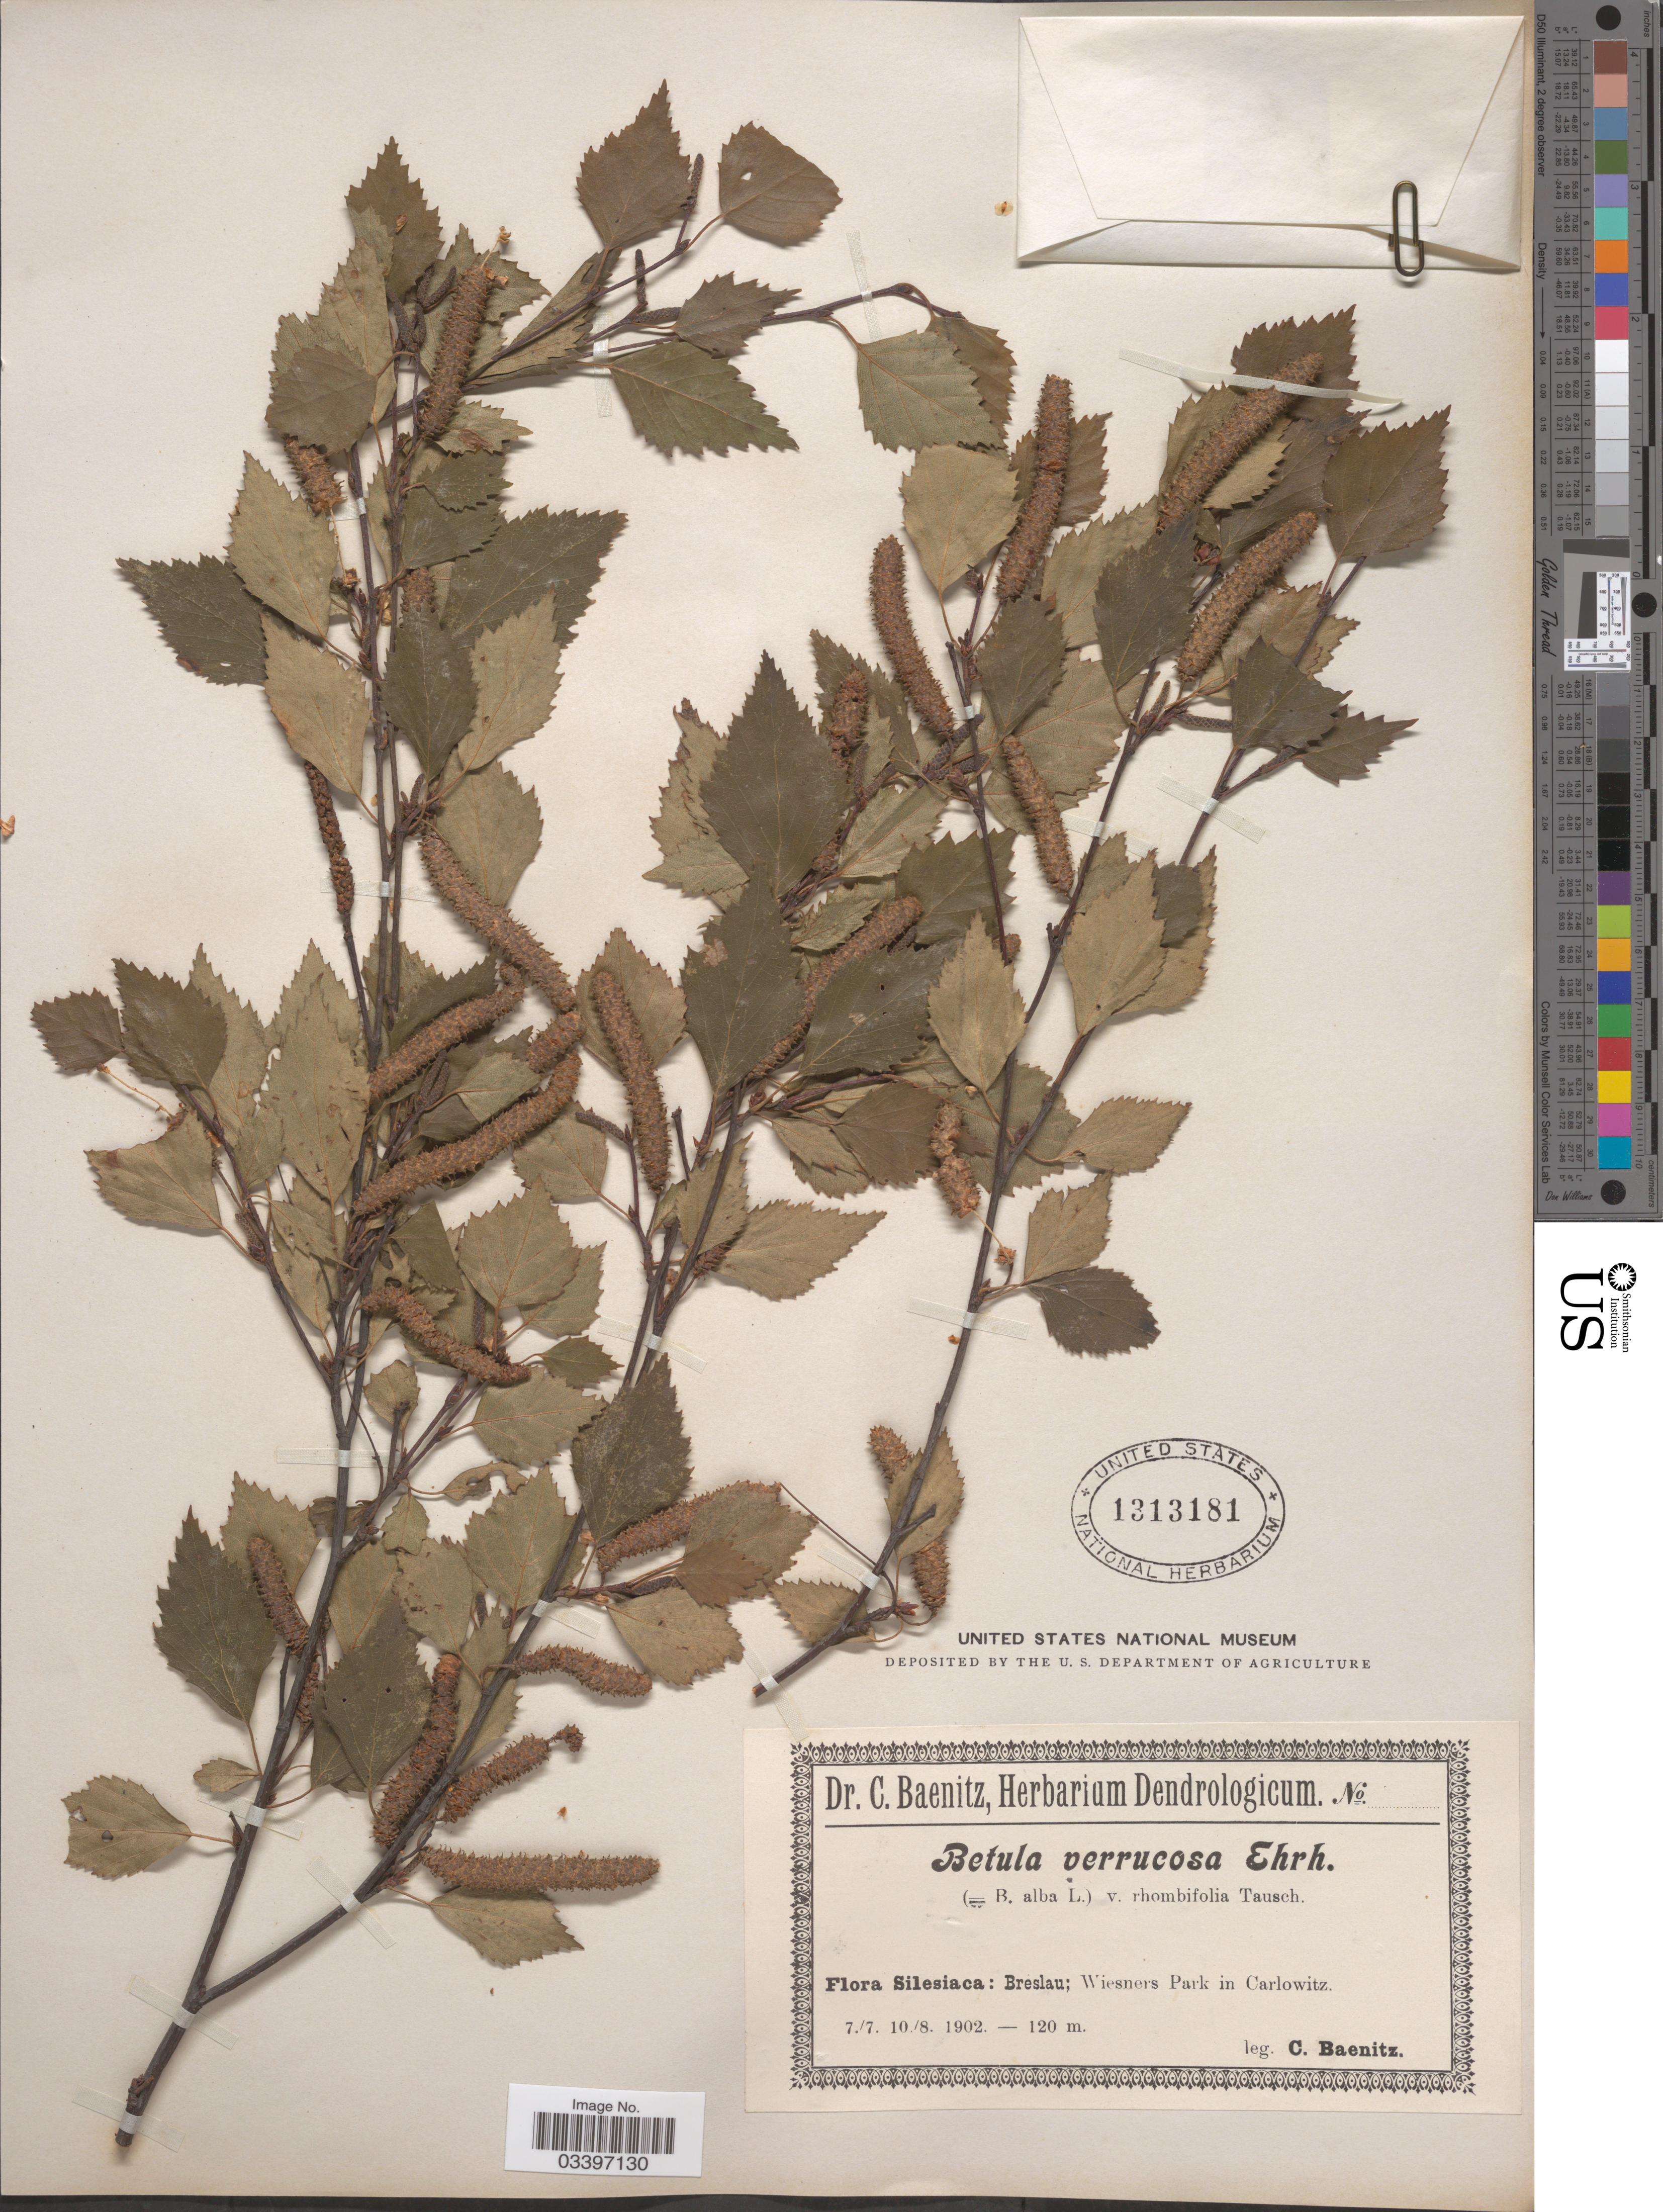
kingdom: Plantae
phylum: Tracheophyta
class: Magnoliopsida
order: Fagales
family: Betulaceae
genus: Betula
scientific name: Betula verrucosa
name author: Ehrh.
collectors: C. G. Baenitz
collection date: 1902-07-07/1902-08-10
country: Poland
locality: Silesiaca: Breslau; Wiesners Park in Carlowitz.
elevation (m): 120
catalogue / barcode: US 1313181